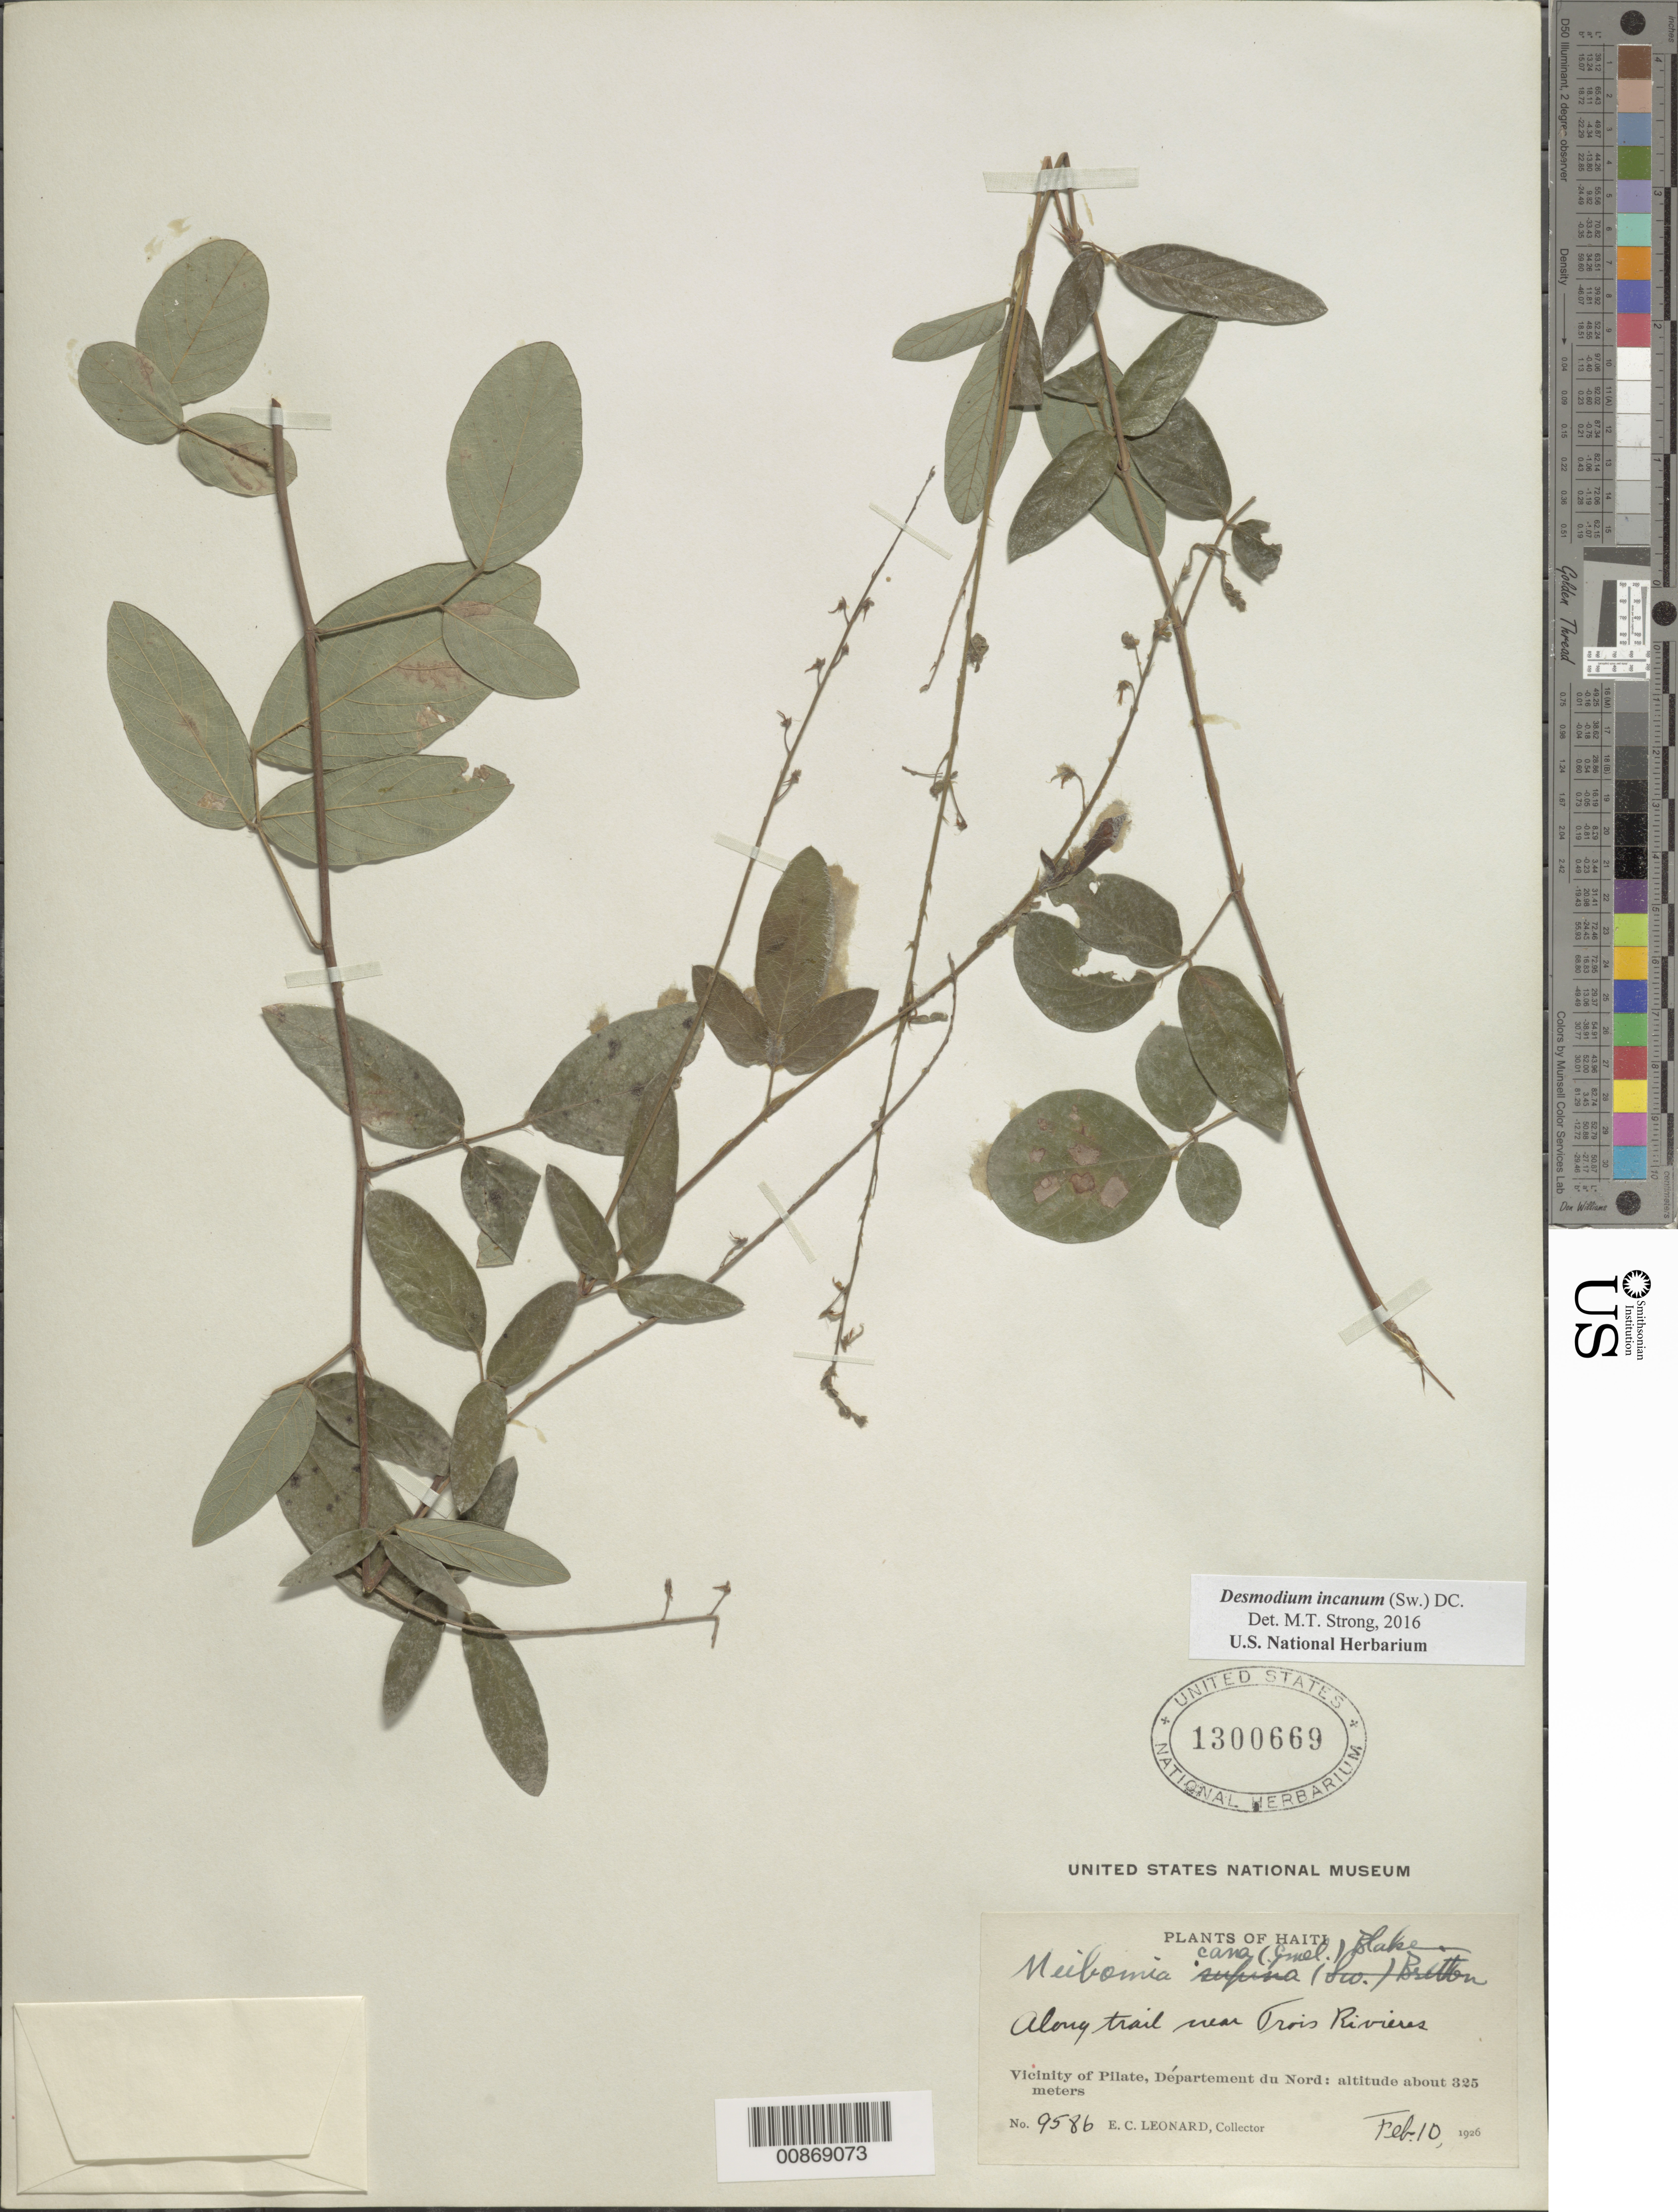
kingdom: Plantae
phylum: Tracheophyta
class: Magnoliopsida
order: Fabales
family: Fabaceae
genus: Desmodium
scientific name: Desmodium incanum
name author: (Sw.) DC.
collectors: E. C. Leonard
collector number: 9586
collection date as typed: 10 Feb 1926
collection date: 1926-02-10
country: Haiti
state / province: Nord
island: Hispaniola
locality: Vicinity of Pilate, along trail near Trois Rivières.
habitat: Along trail.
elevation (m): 325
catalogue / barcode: US 1300669